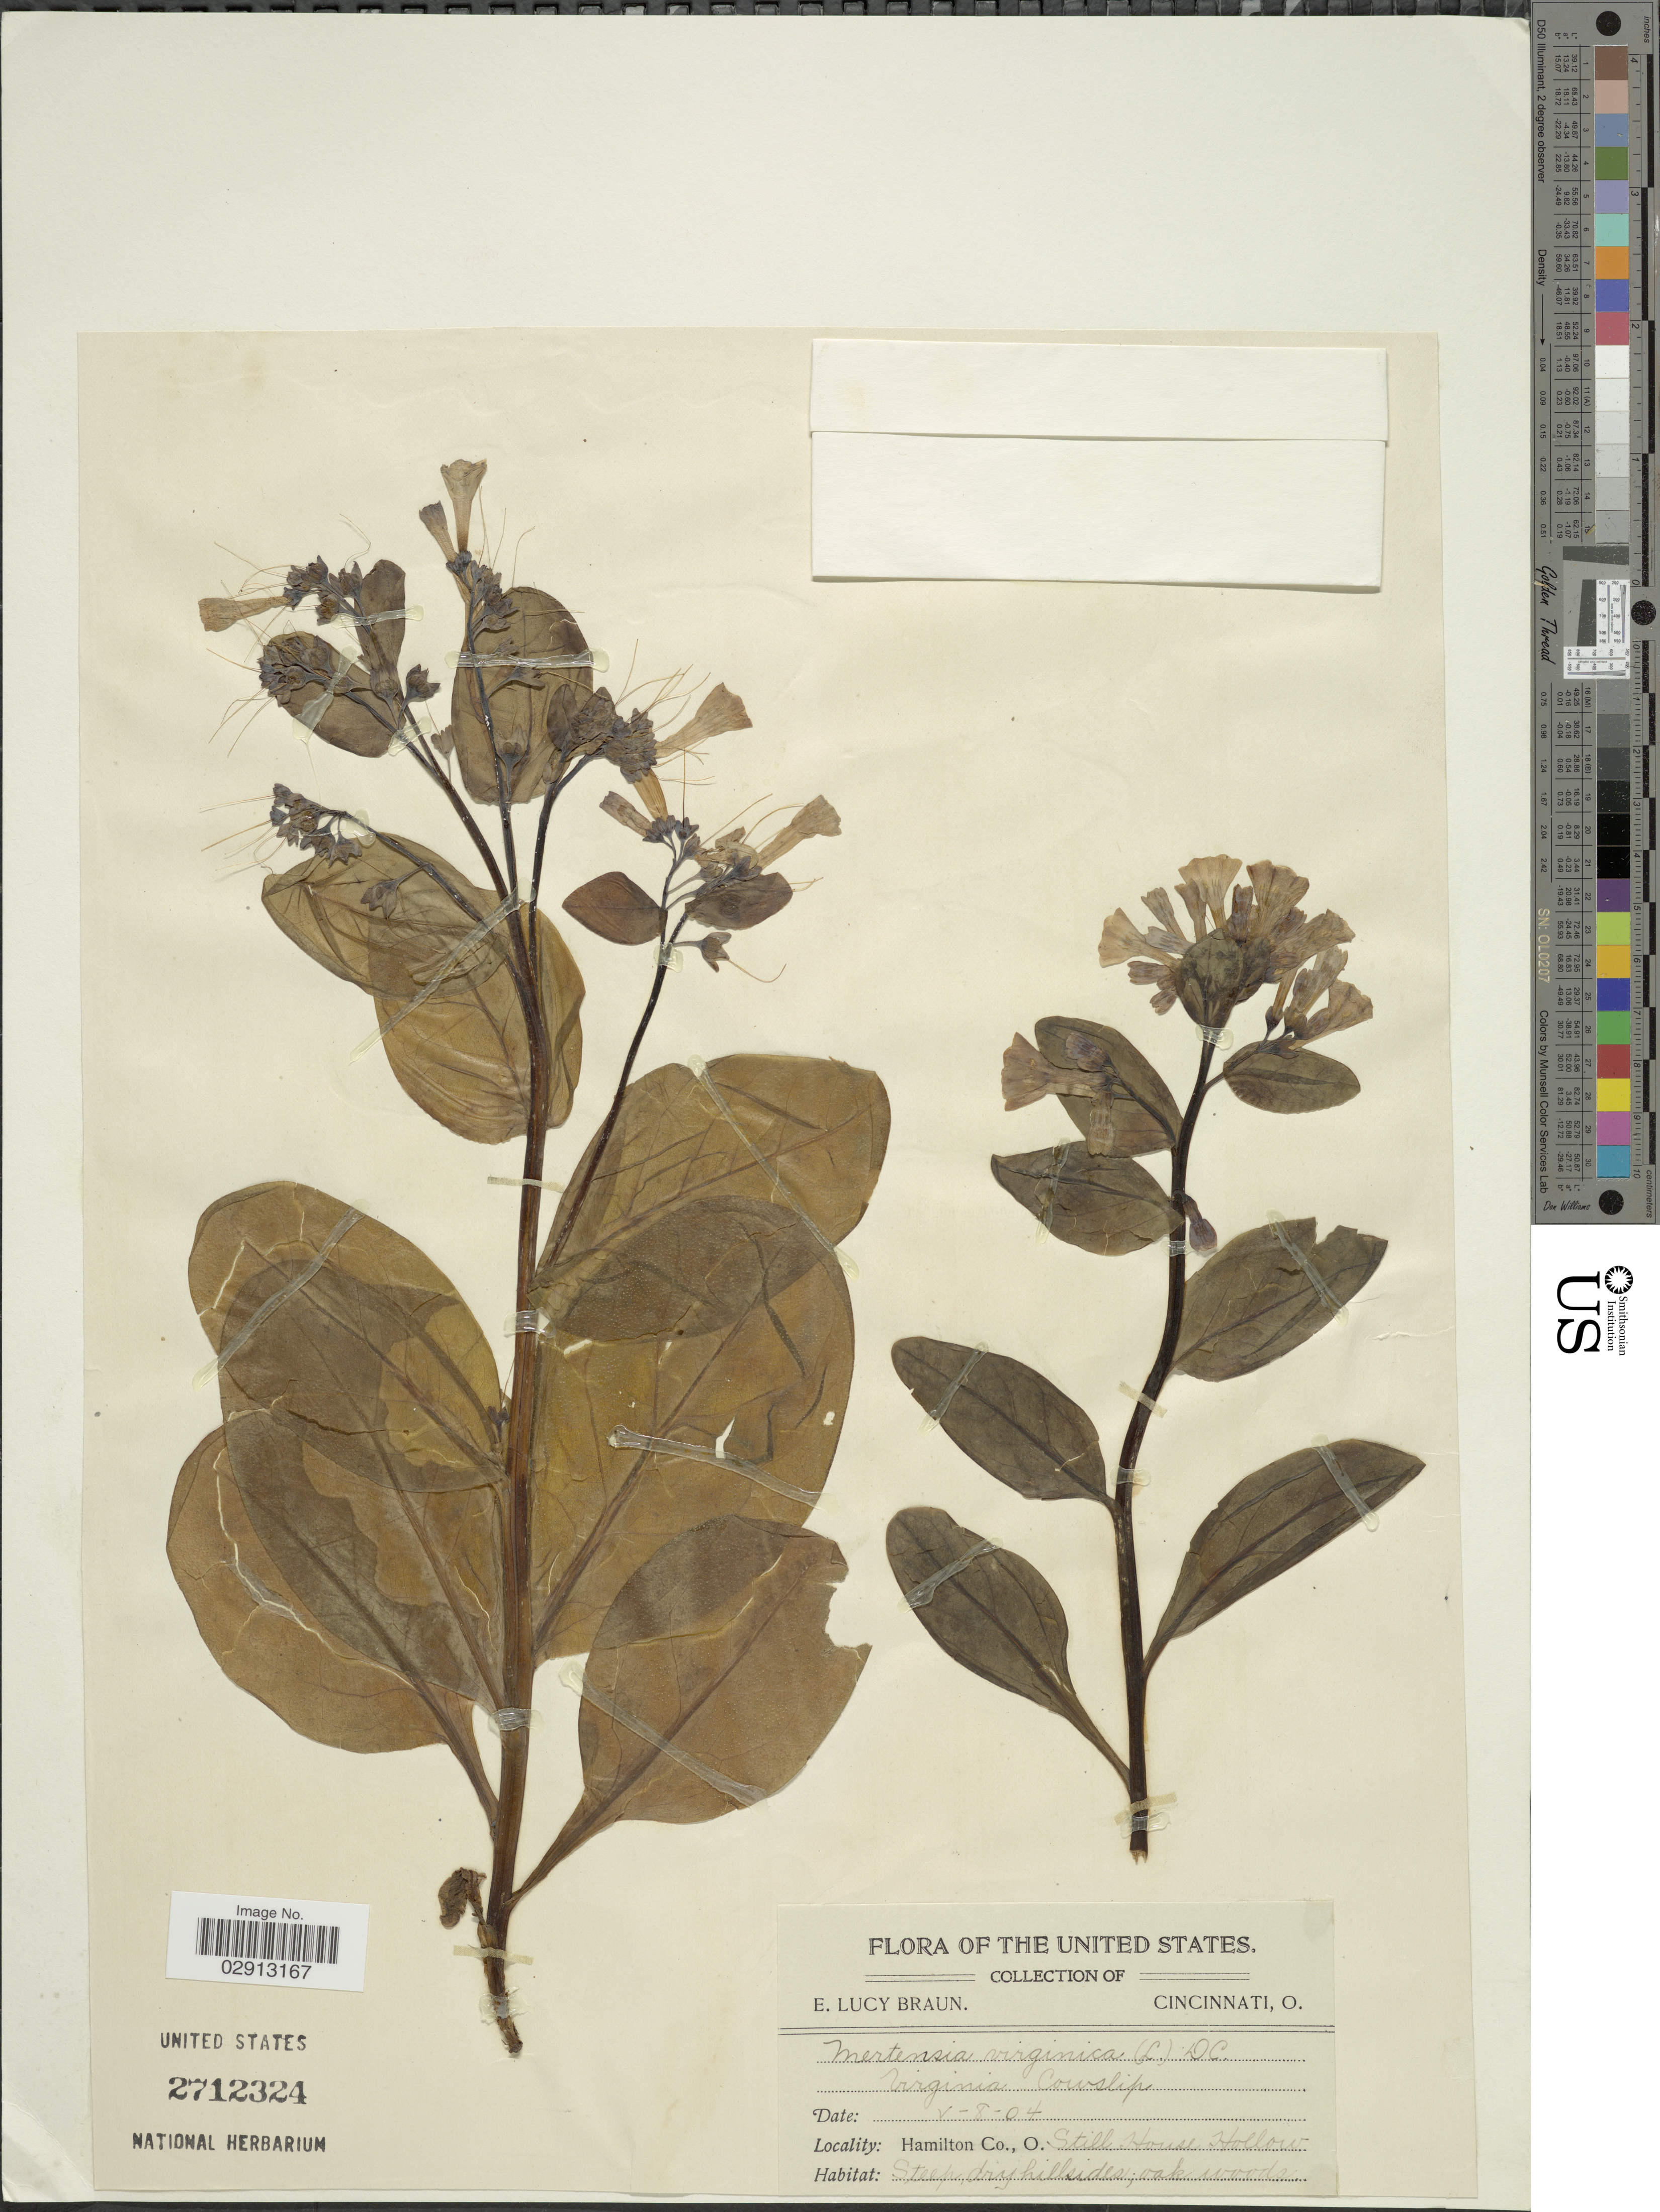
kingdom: Plantae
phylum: Tracheophyta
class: Magnoliopsida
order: Boraginales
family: Boraginaceae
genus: Mertensia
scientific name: Mertensia virginica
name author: (L.) Pers. ex Link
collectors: E. L. Braun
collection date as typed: Transcribed d/m/y: 8/5/4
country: United States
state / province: Ohio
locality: The United States. Hamilton Co., Still House Hollow.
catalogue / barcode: US 2712324